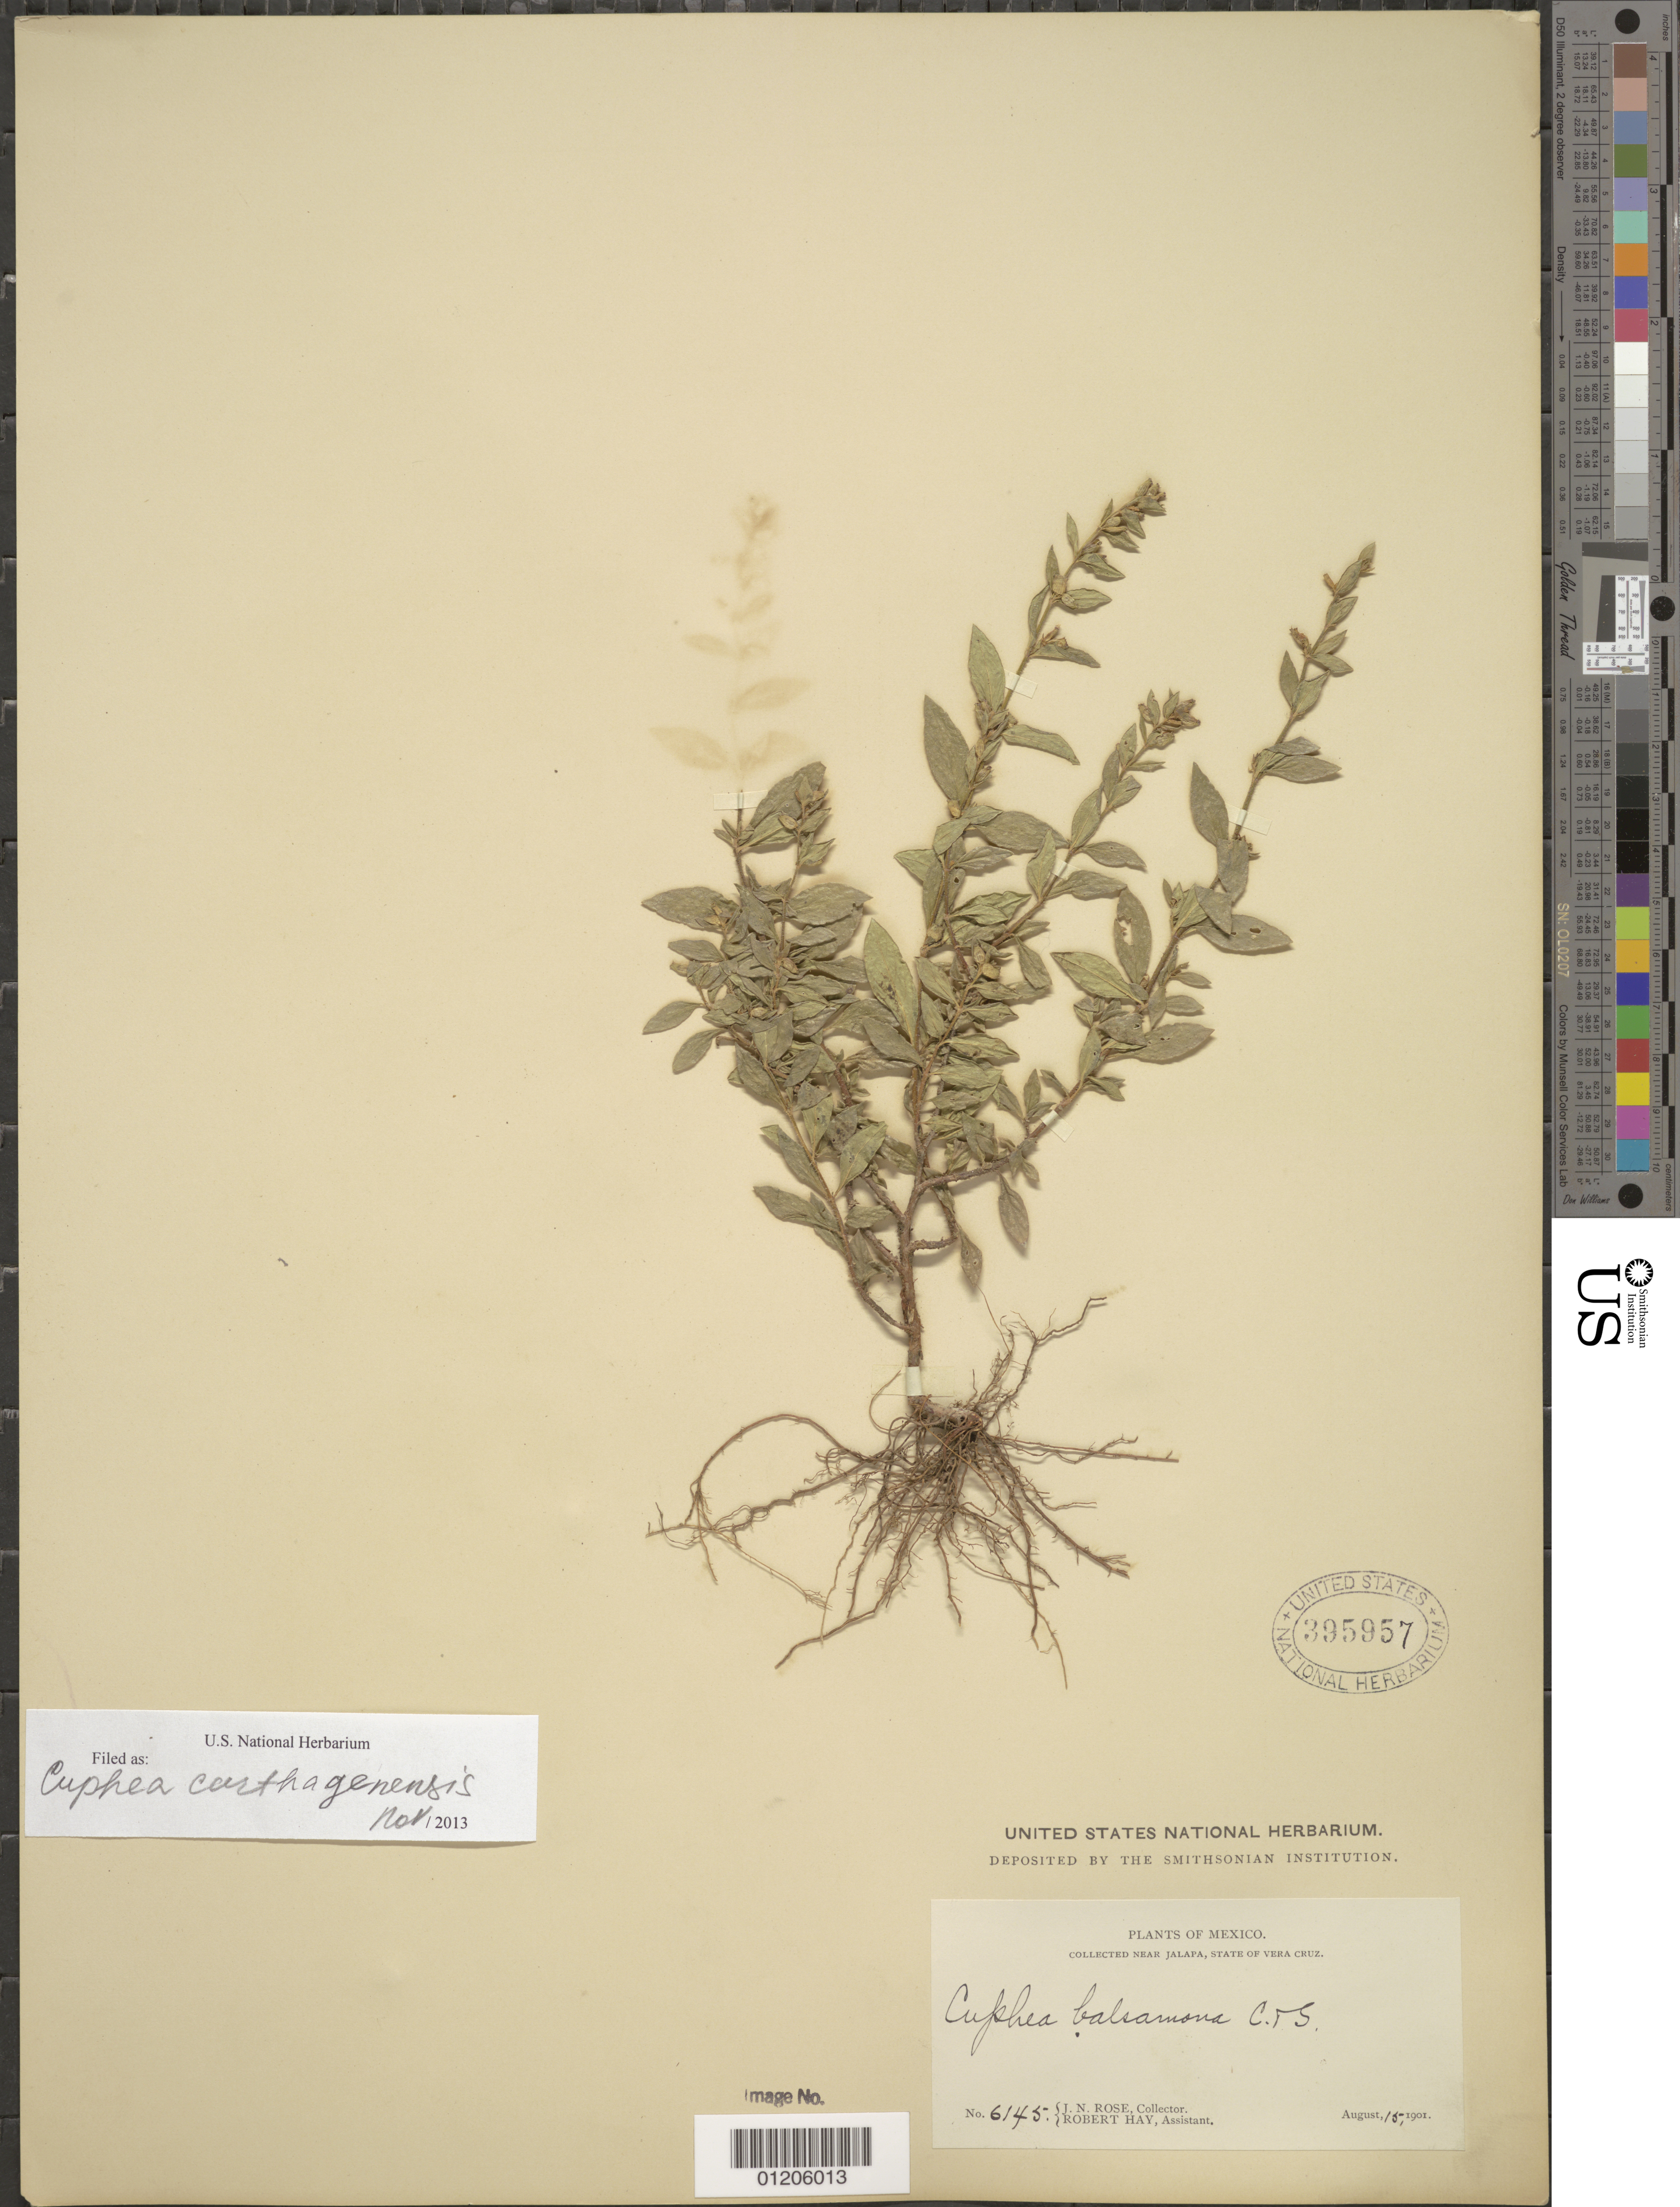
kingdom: Plantae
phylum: Tracheophyta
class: Magnoliopsida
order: Myrtales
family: Lythraceae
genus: Cuphea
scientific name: Cuphea carthagenensis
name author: (Jacq.) J.F. Macbr.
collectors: J. N. Rose & R. Hay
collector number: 6145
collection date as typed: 15 Aug 1901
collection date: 1901-08-15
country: Mexico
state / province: Veracruz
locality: Near Jalapa, State of Veracruz.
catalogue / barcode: US 395957